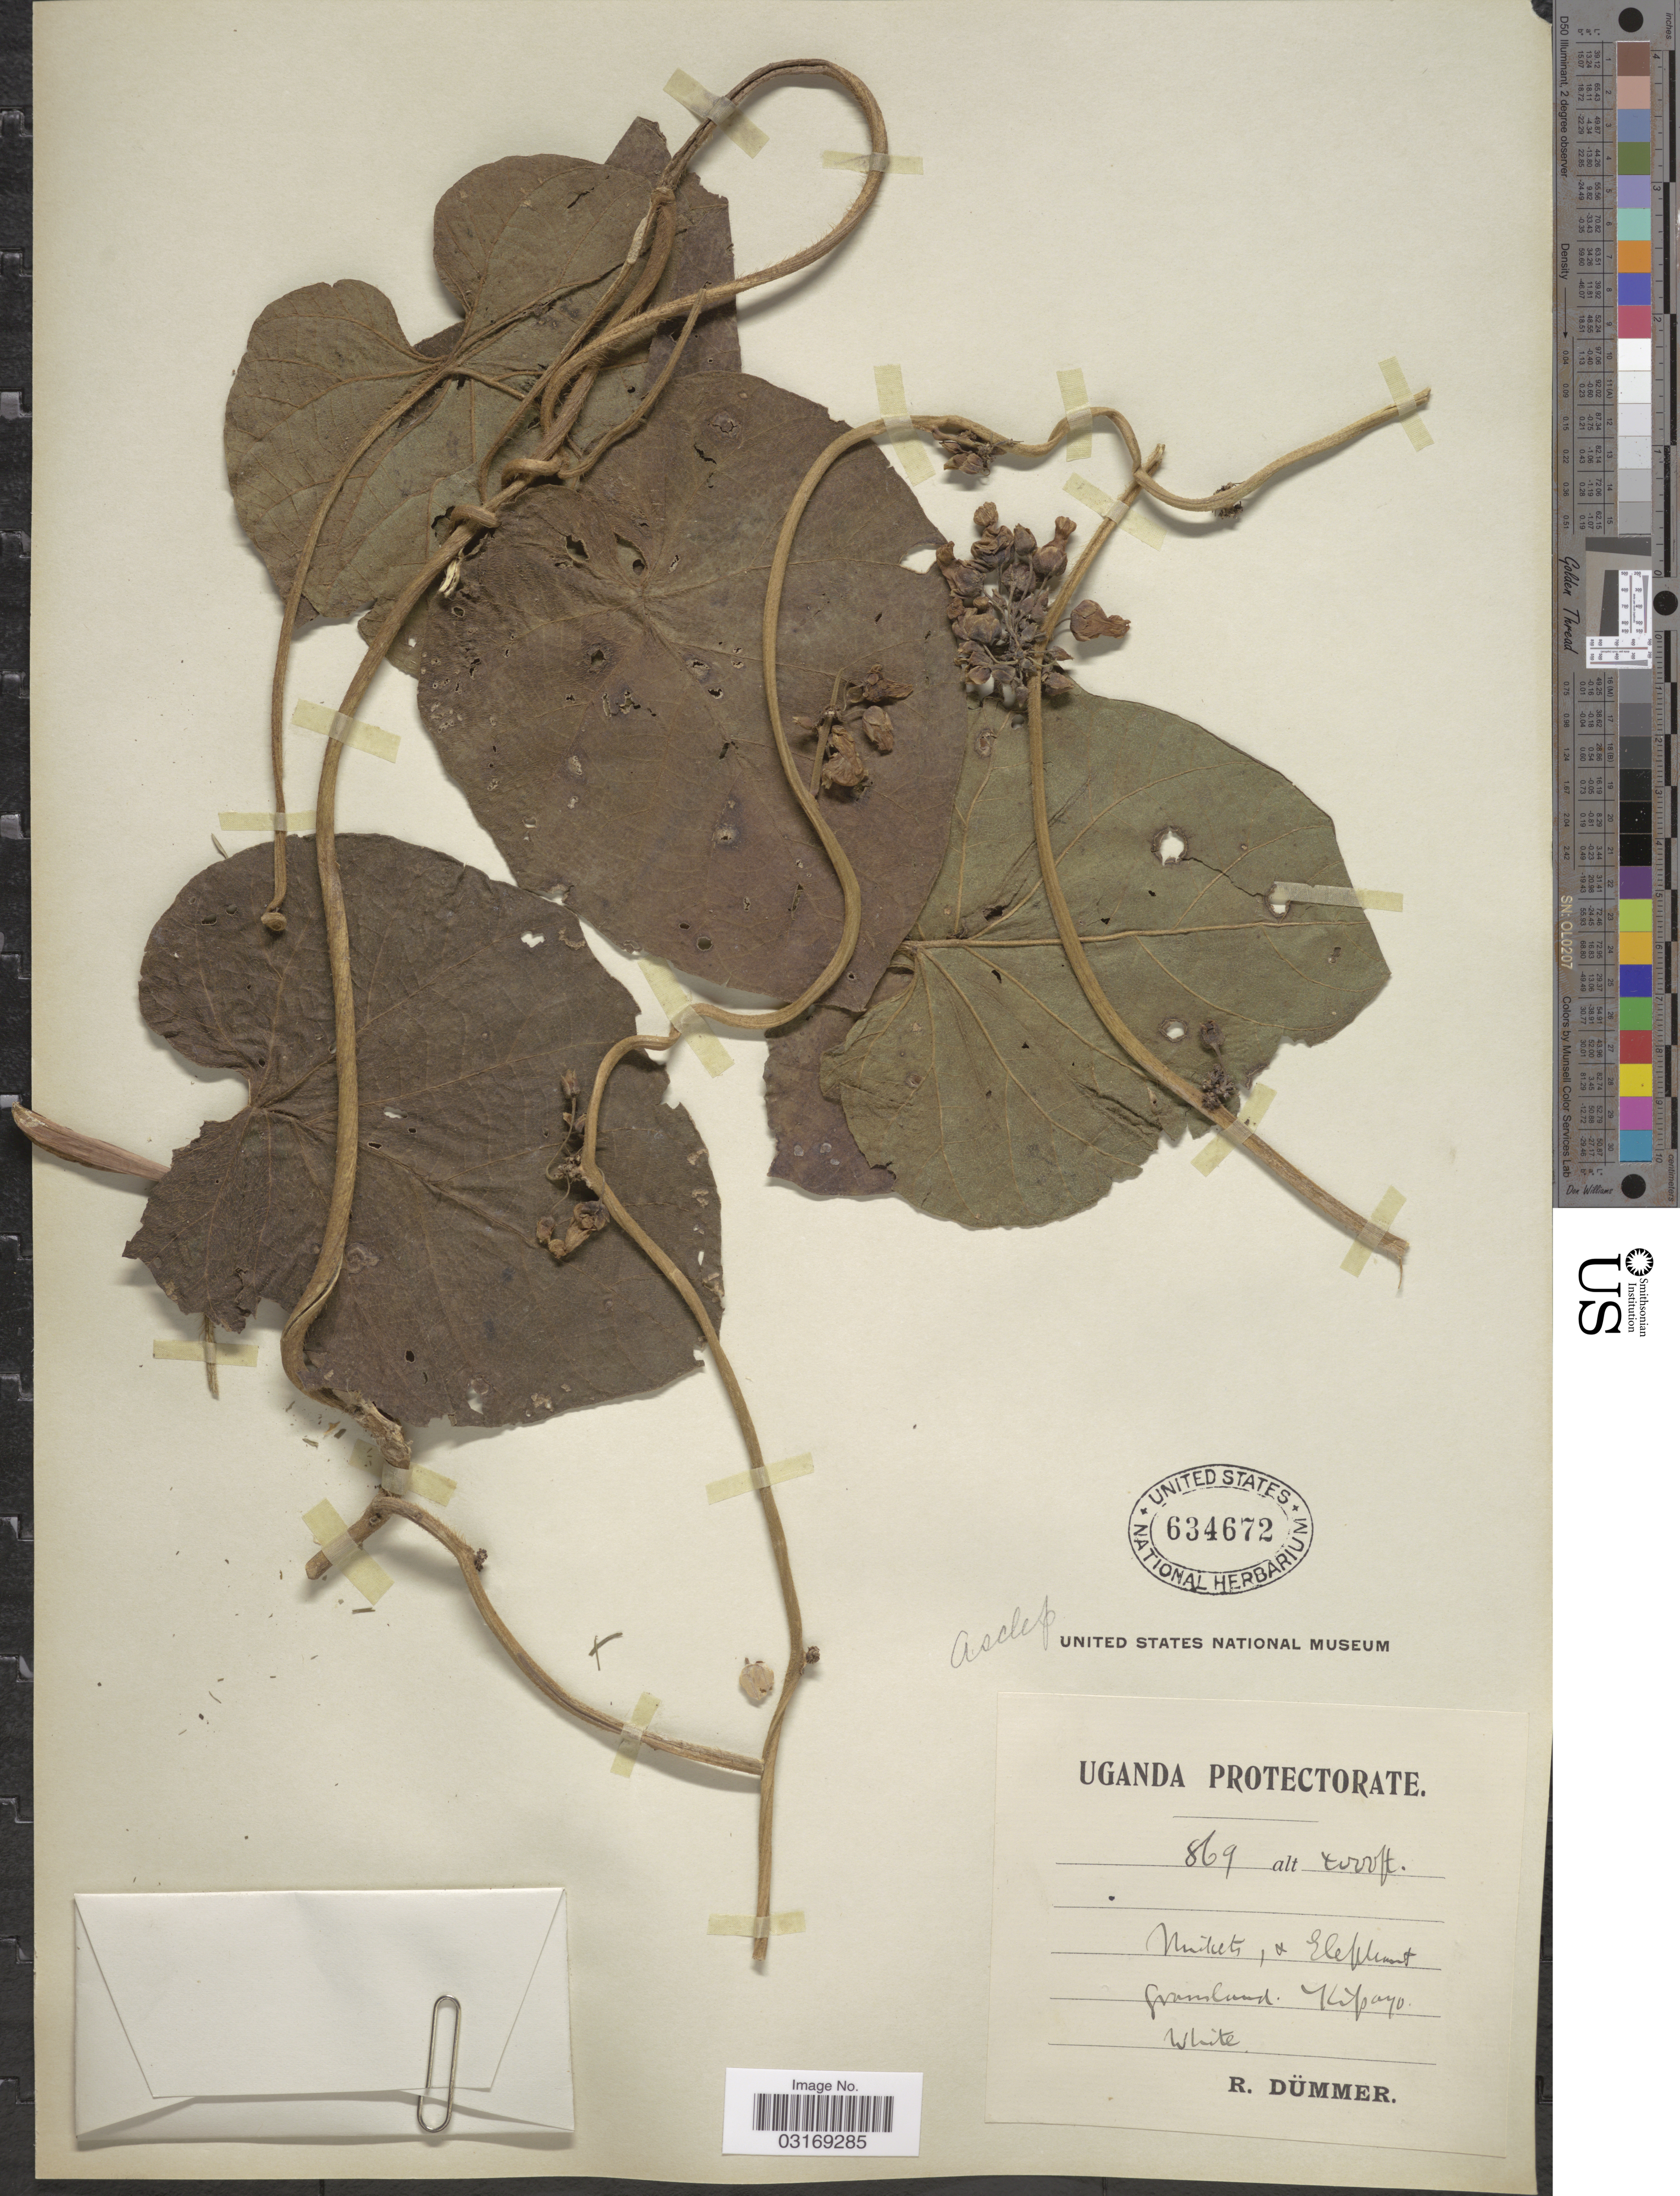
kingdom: Plantae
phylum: Tracheophyta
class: Magnoliopsida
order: Gentianales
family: Apocynaceae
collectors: R. A. Dümmer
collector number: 869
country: Uganda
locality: Elephant grassland. Kipayo.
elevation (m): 1219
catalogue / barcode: US 634672